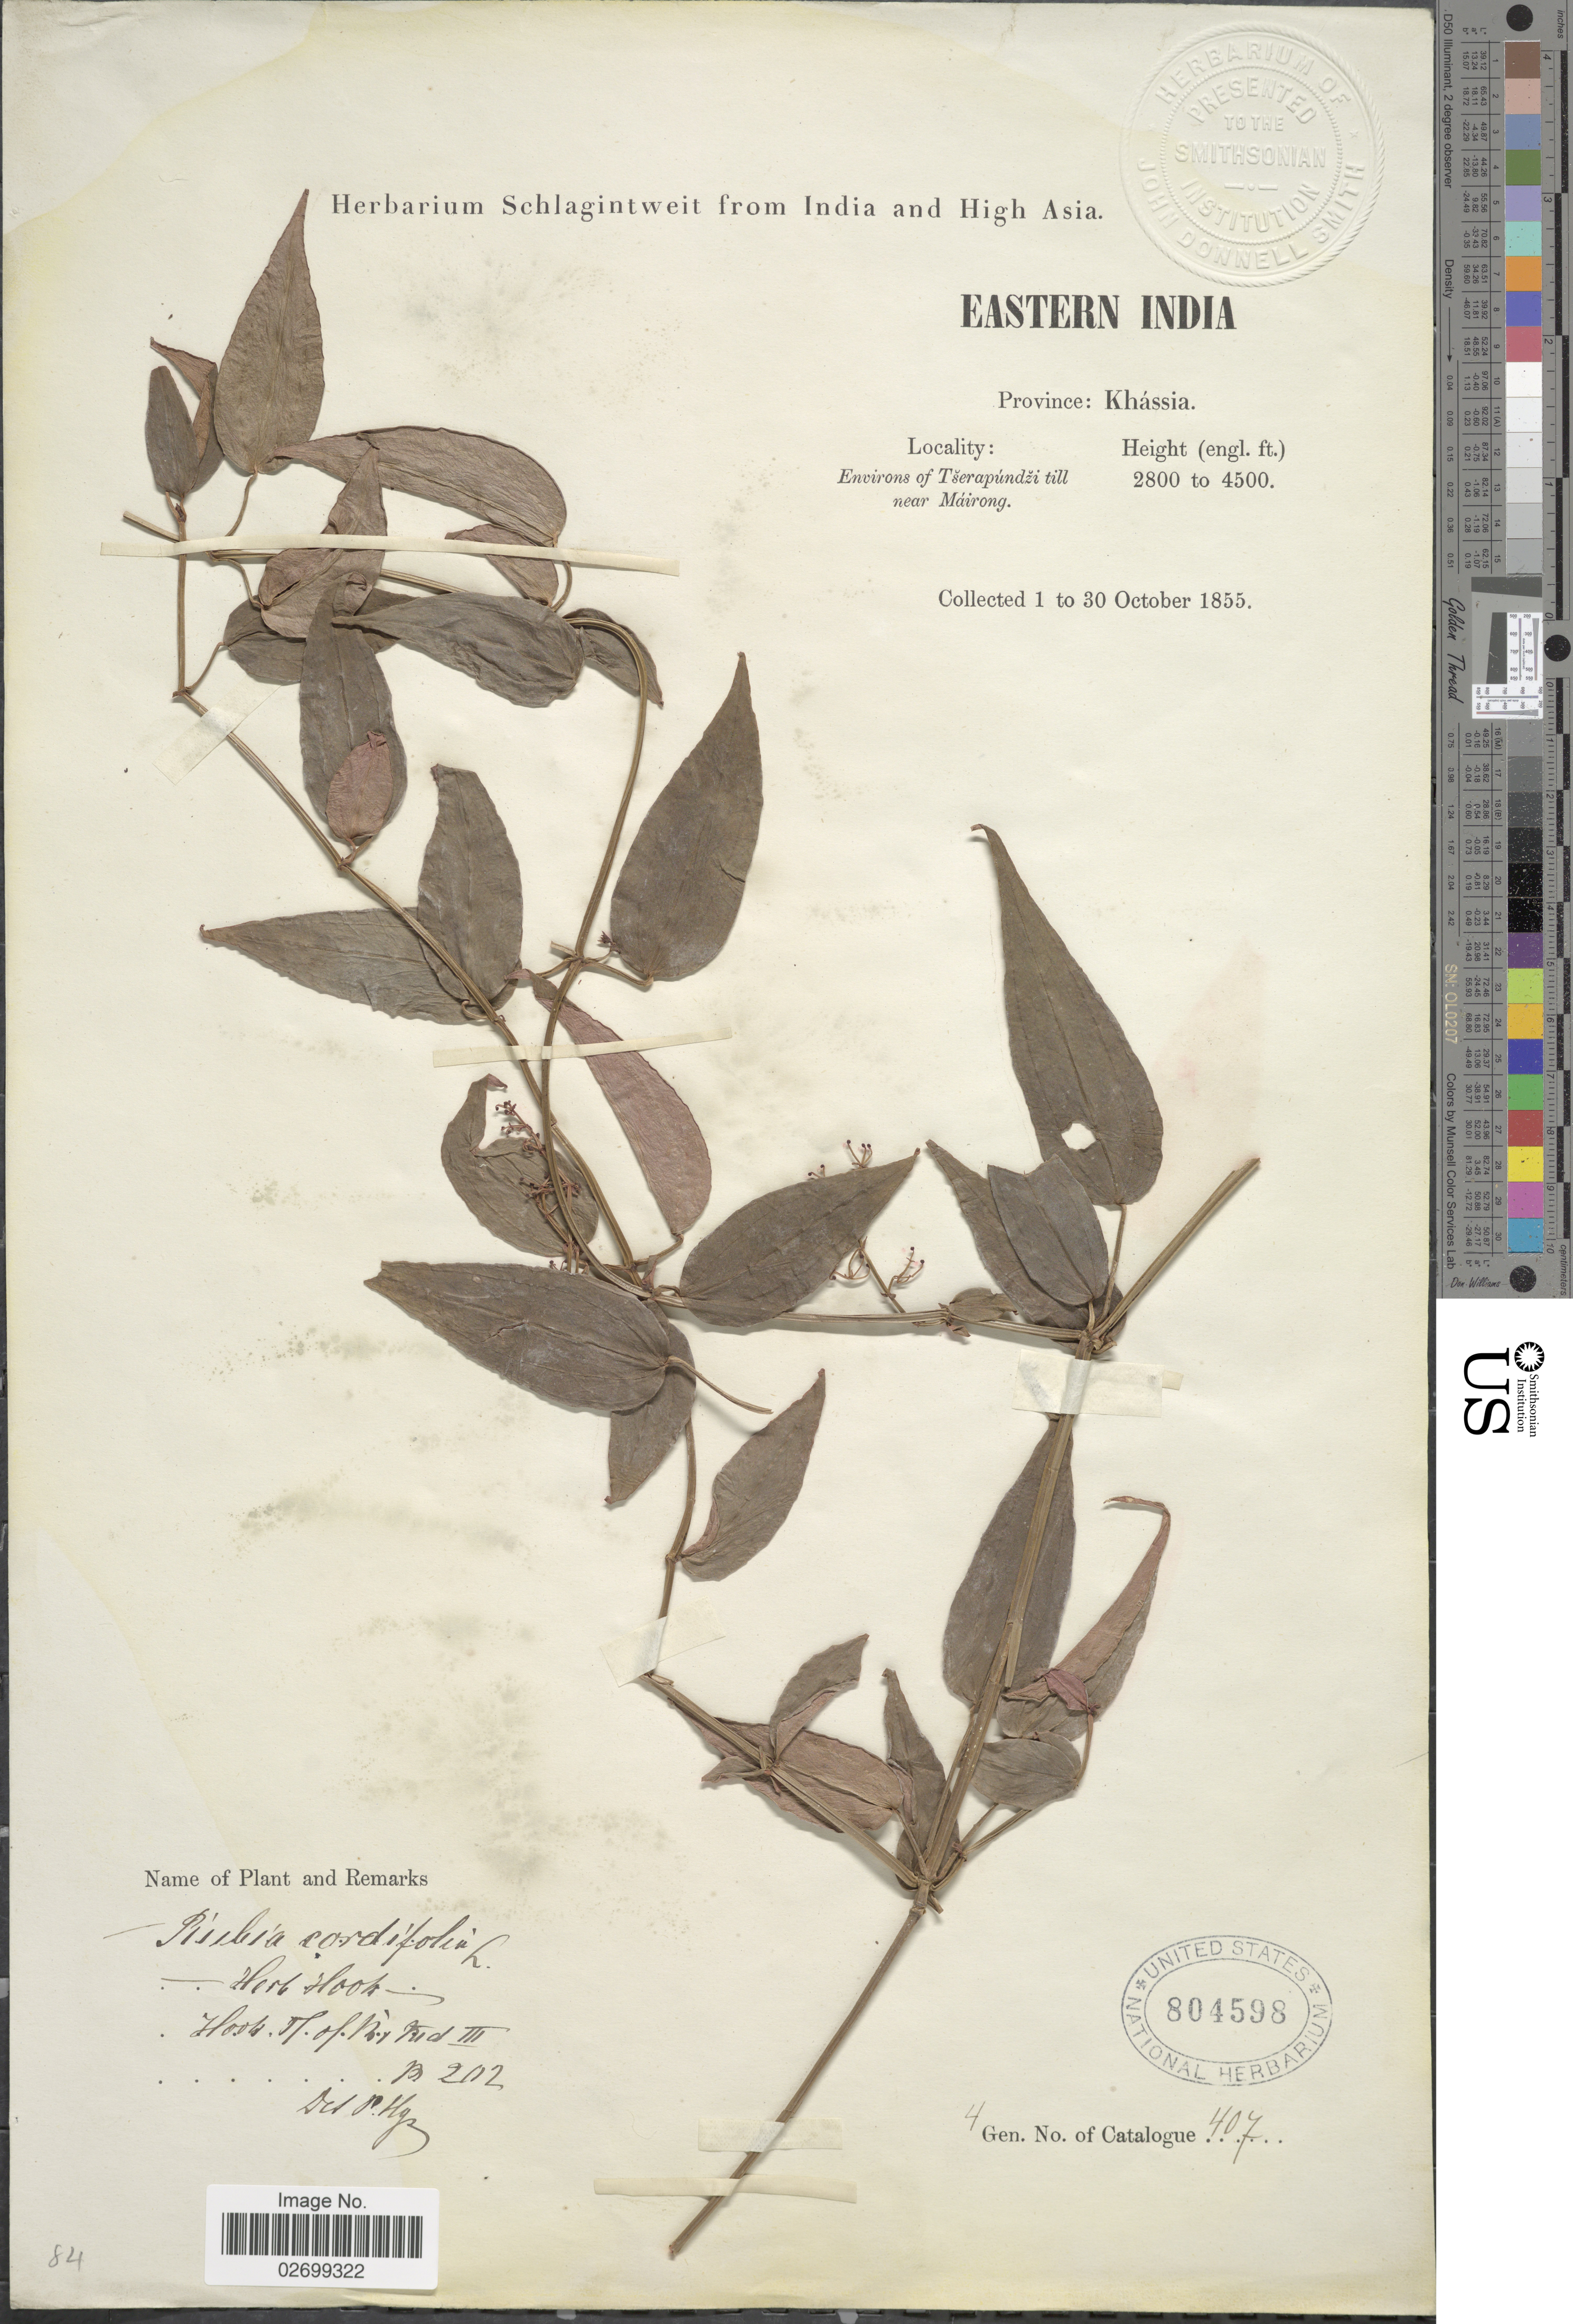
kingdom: Plantae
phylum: Tracheophyta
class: Magnoliopsida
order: Gentianales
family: Rubiaceae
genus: Rubia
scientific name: Rubia cordifolia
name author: L.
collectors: ex herb. Schlagintweit from India and High Asia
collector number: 407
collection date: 1855-10-01/1855-11-30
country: India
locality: Eastern India, Province: Khassia, Environs of Tserapundzi till near Mairong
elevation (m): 853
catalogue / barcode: US 804598